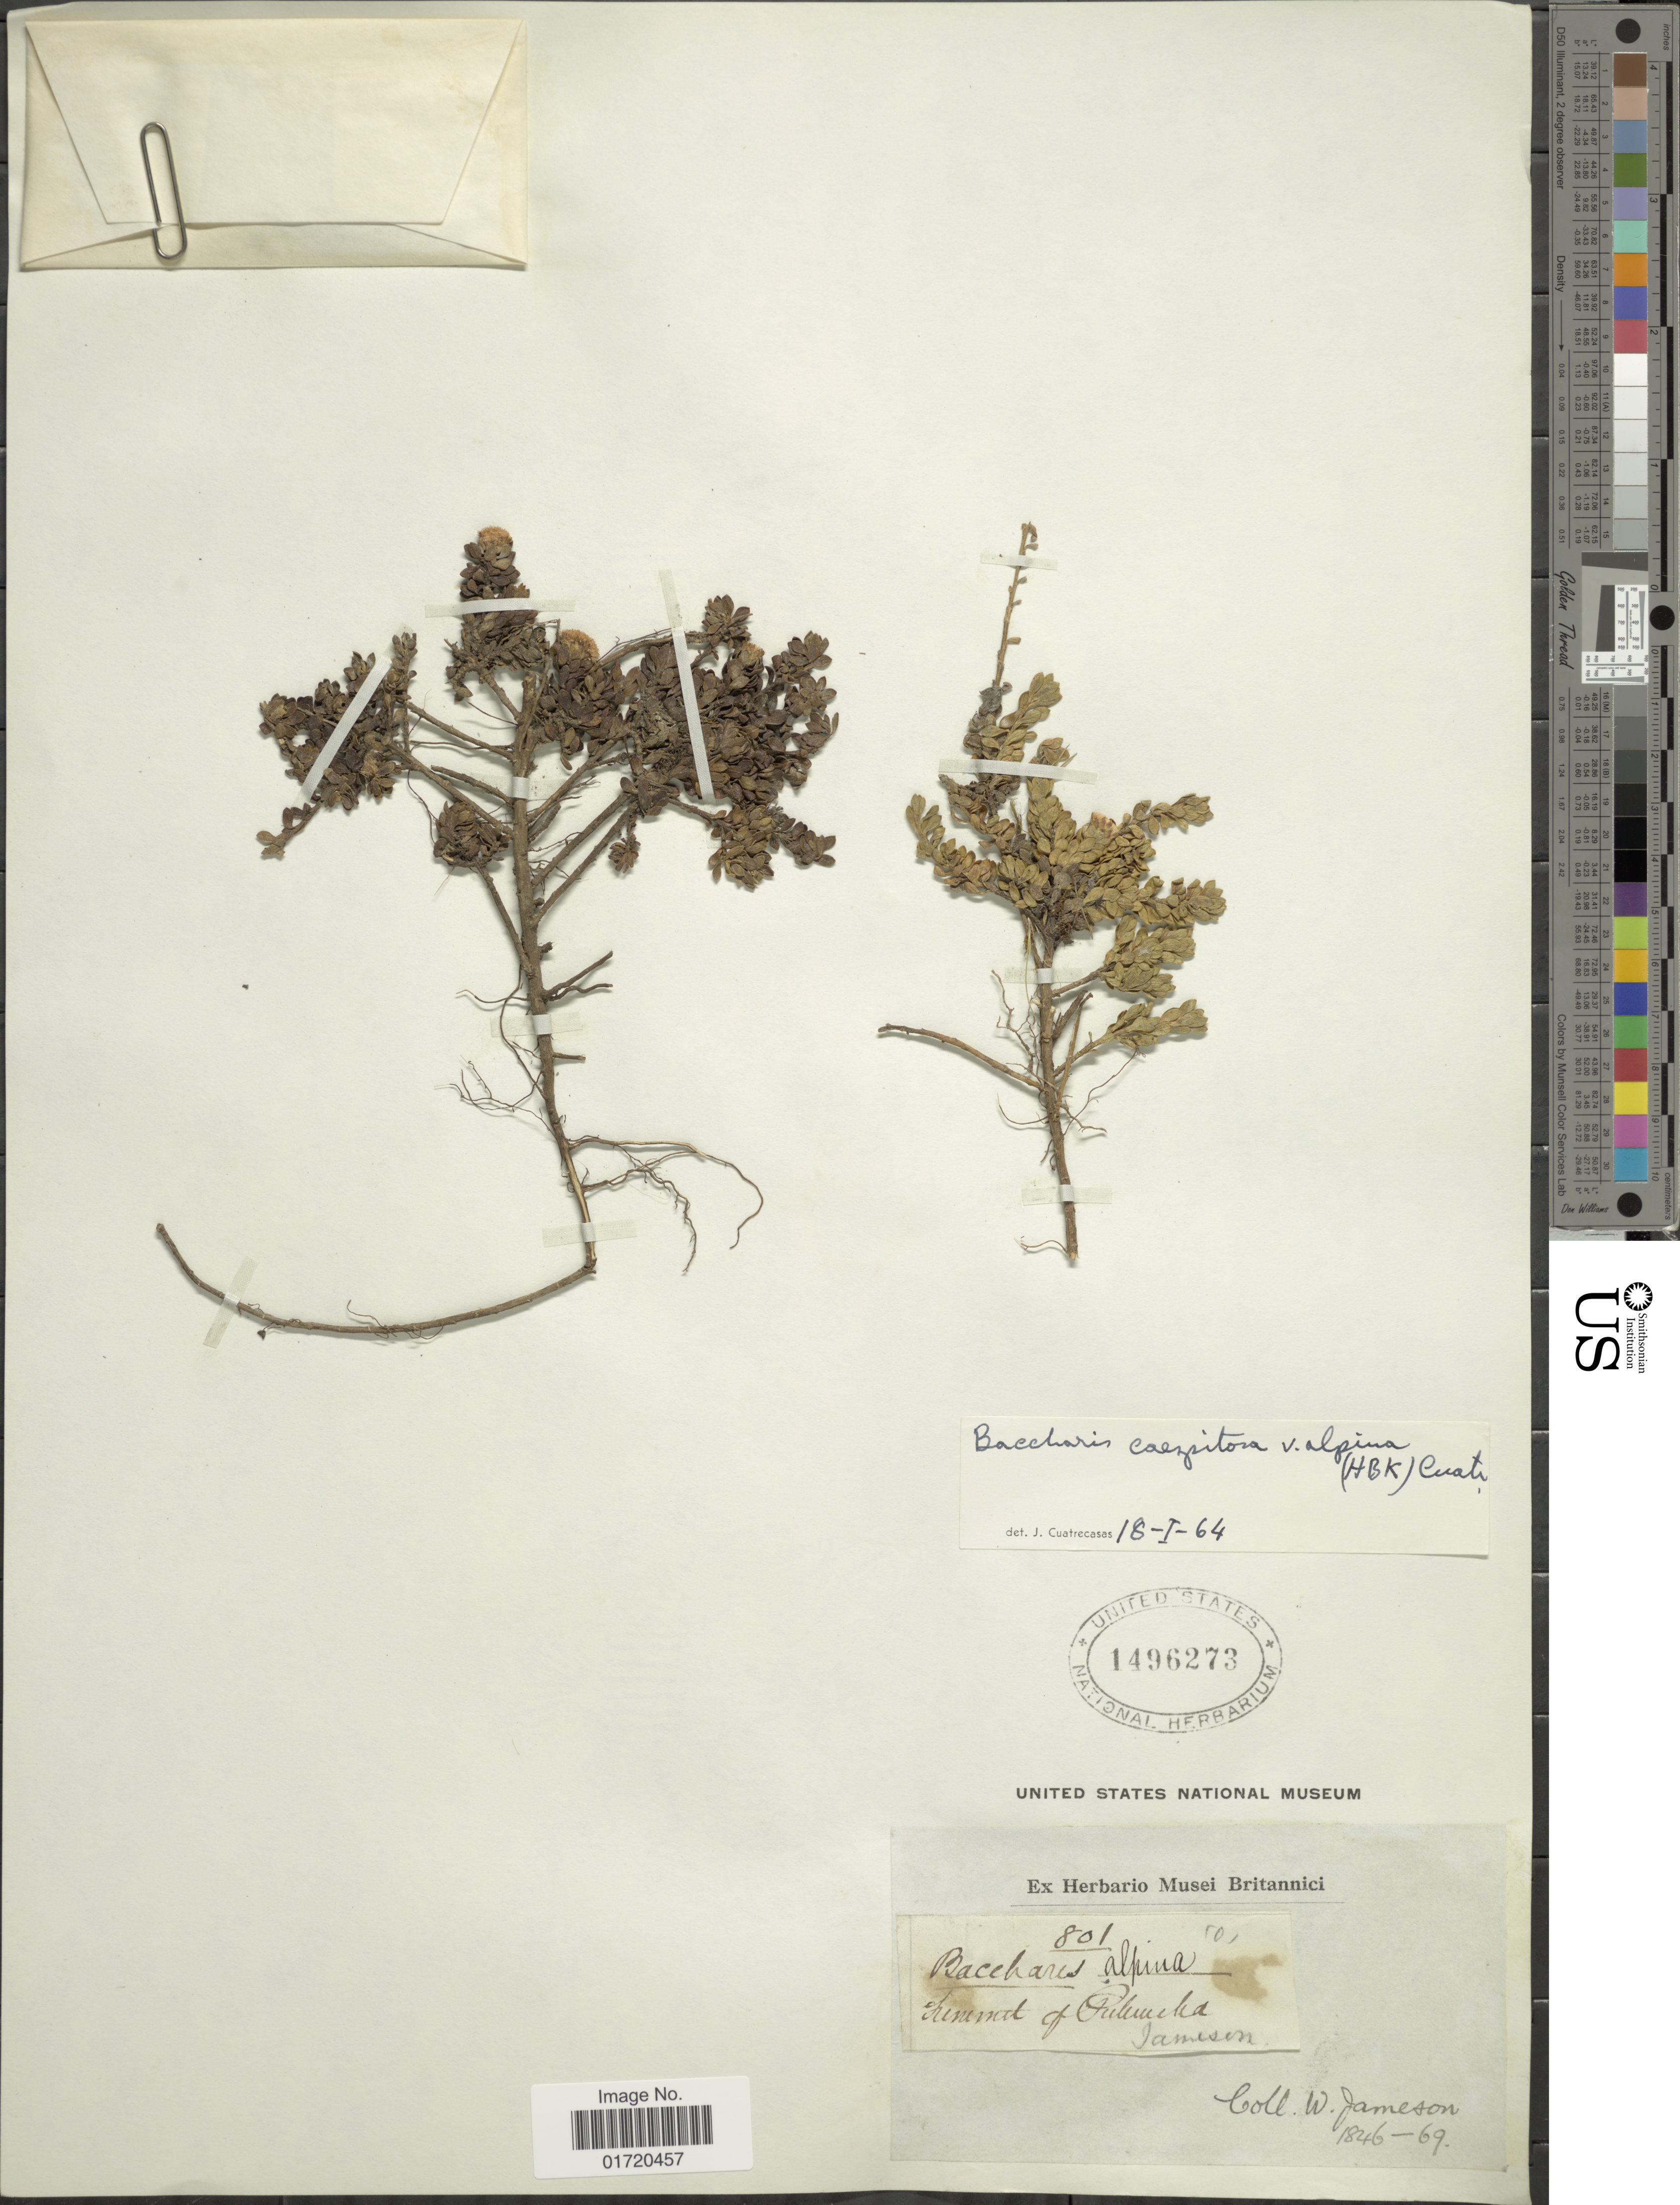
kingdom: Plantae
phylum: Tracheophyta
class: Magnoliopsida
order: Asterales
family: Asteraceae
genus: Baccharis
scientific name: Baccharis caespitosa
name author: (Ruiz & Pav.) Pers.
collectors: W. Jameson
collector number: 801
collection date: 1846/1969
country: Ecuador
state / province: Pichincha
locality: Summit of Pichincha.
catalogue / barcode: US 1496273